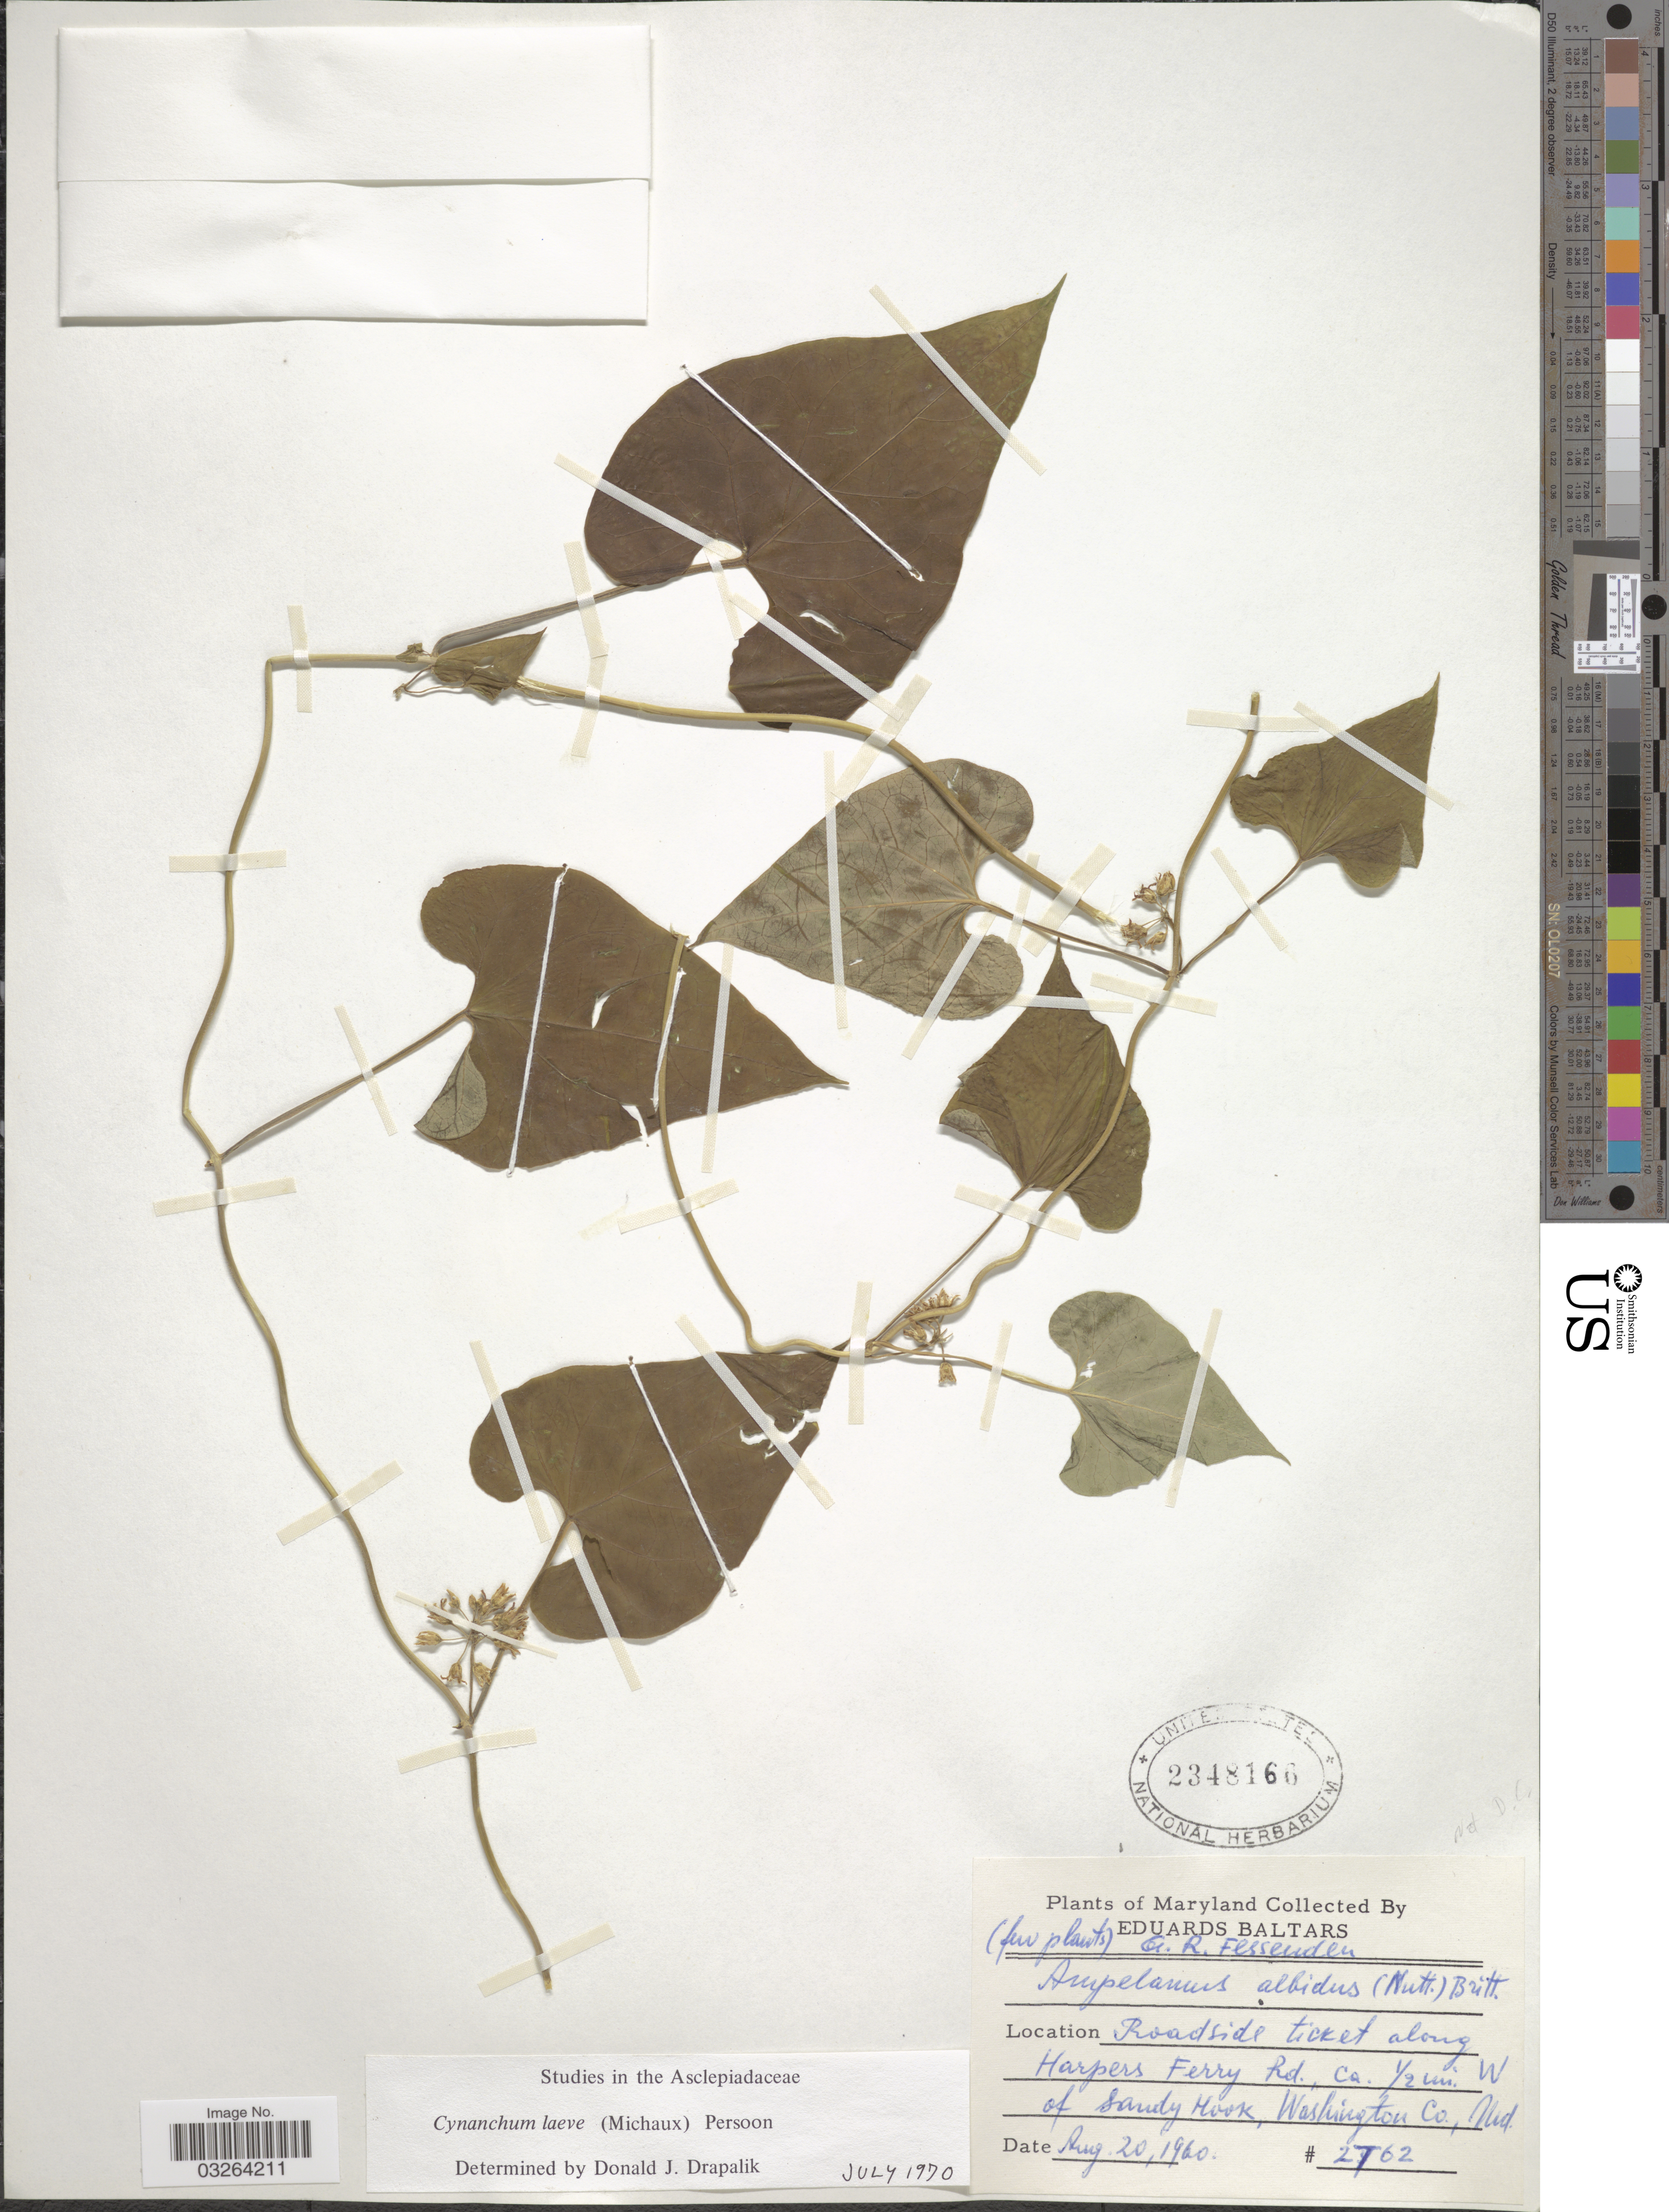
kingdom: Plantae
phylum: Tracheophyta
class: Magnoliopsida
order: Gentianales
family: Apocynaceae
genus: Cynanchum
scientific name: Cynanchum laeve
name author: (Michx.) Pers.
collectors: E. Baltars & G. Fessenden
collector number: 2762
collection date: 1960-08-20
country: United States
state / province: Maryland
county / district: Washington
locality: Roadside ticket along Harpers Ferry Rd., ca. ½ mi. W of Sandy Hook, Washington Co., Md.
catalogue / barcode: US 2348166